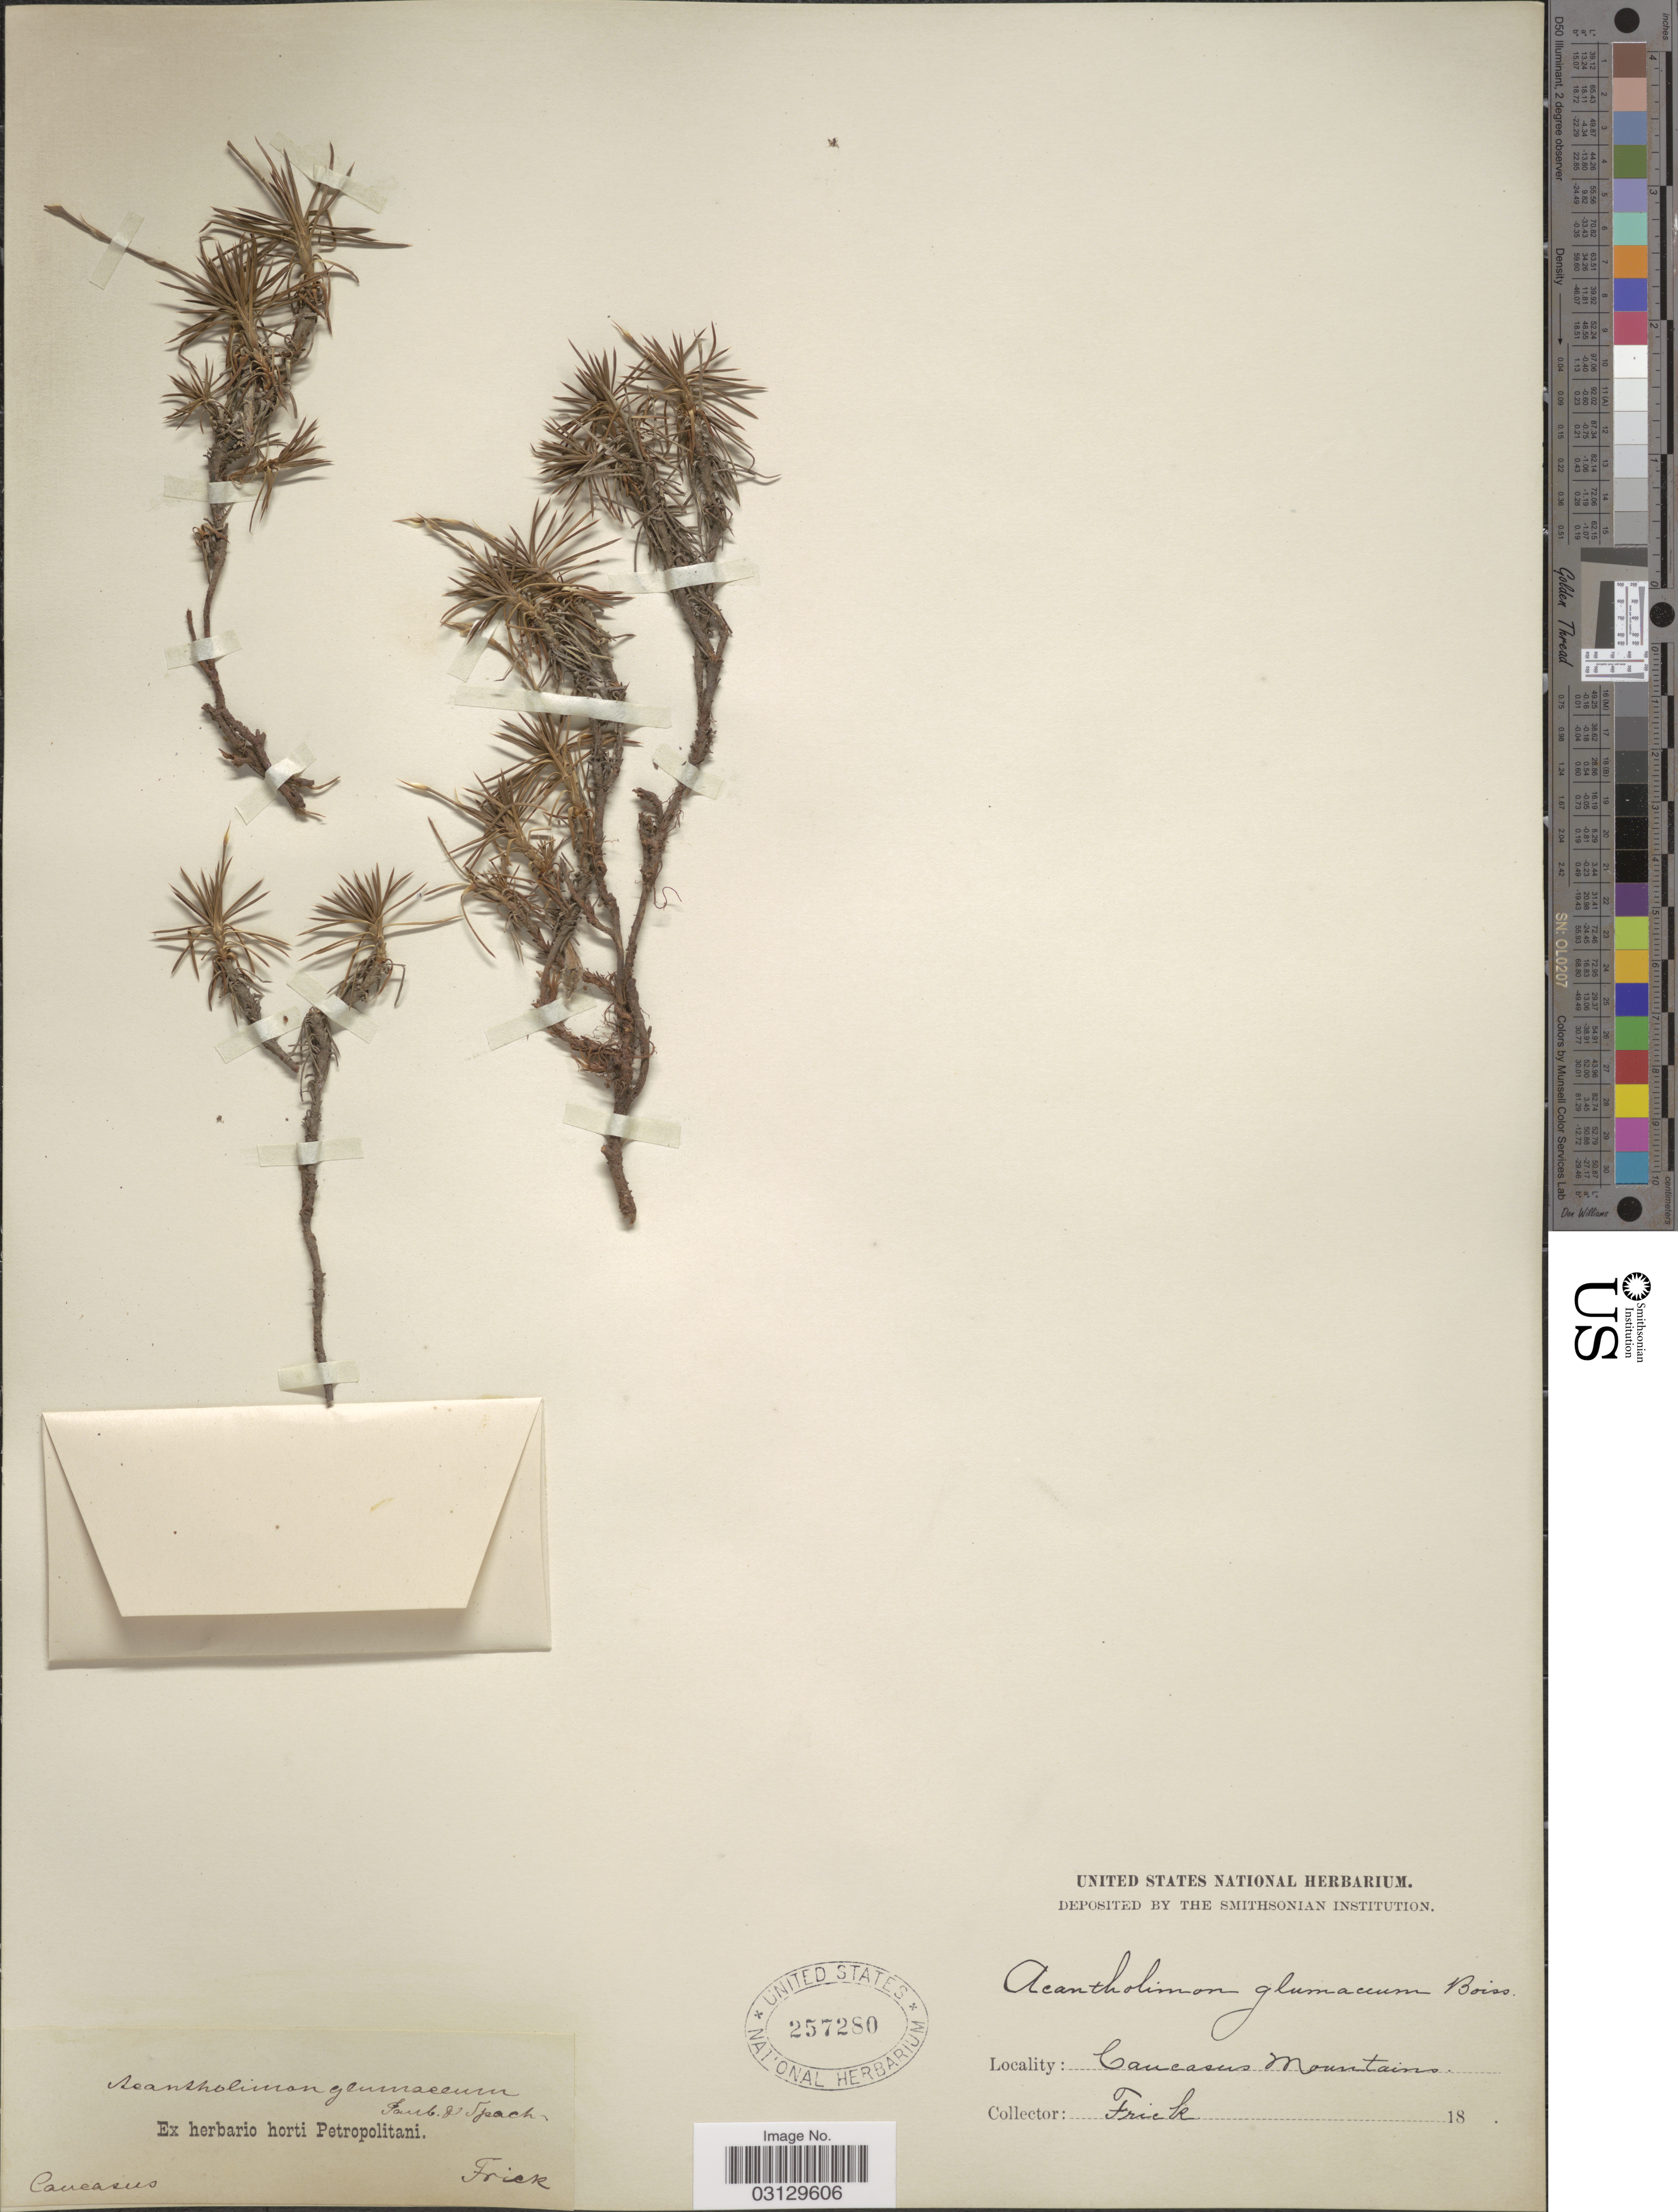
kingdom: Plantae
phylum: Tracheophyta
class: Magnoliopsida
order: Caryophyllales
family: Plumbaginaceae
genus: Acantholimon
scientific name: Acantholimon glumaceum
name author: (Jaub. & Spach) Boiss.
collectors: Frick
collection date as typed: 18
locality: Caucasus. Caucasus Mountains.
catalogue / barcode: US 257280